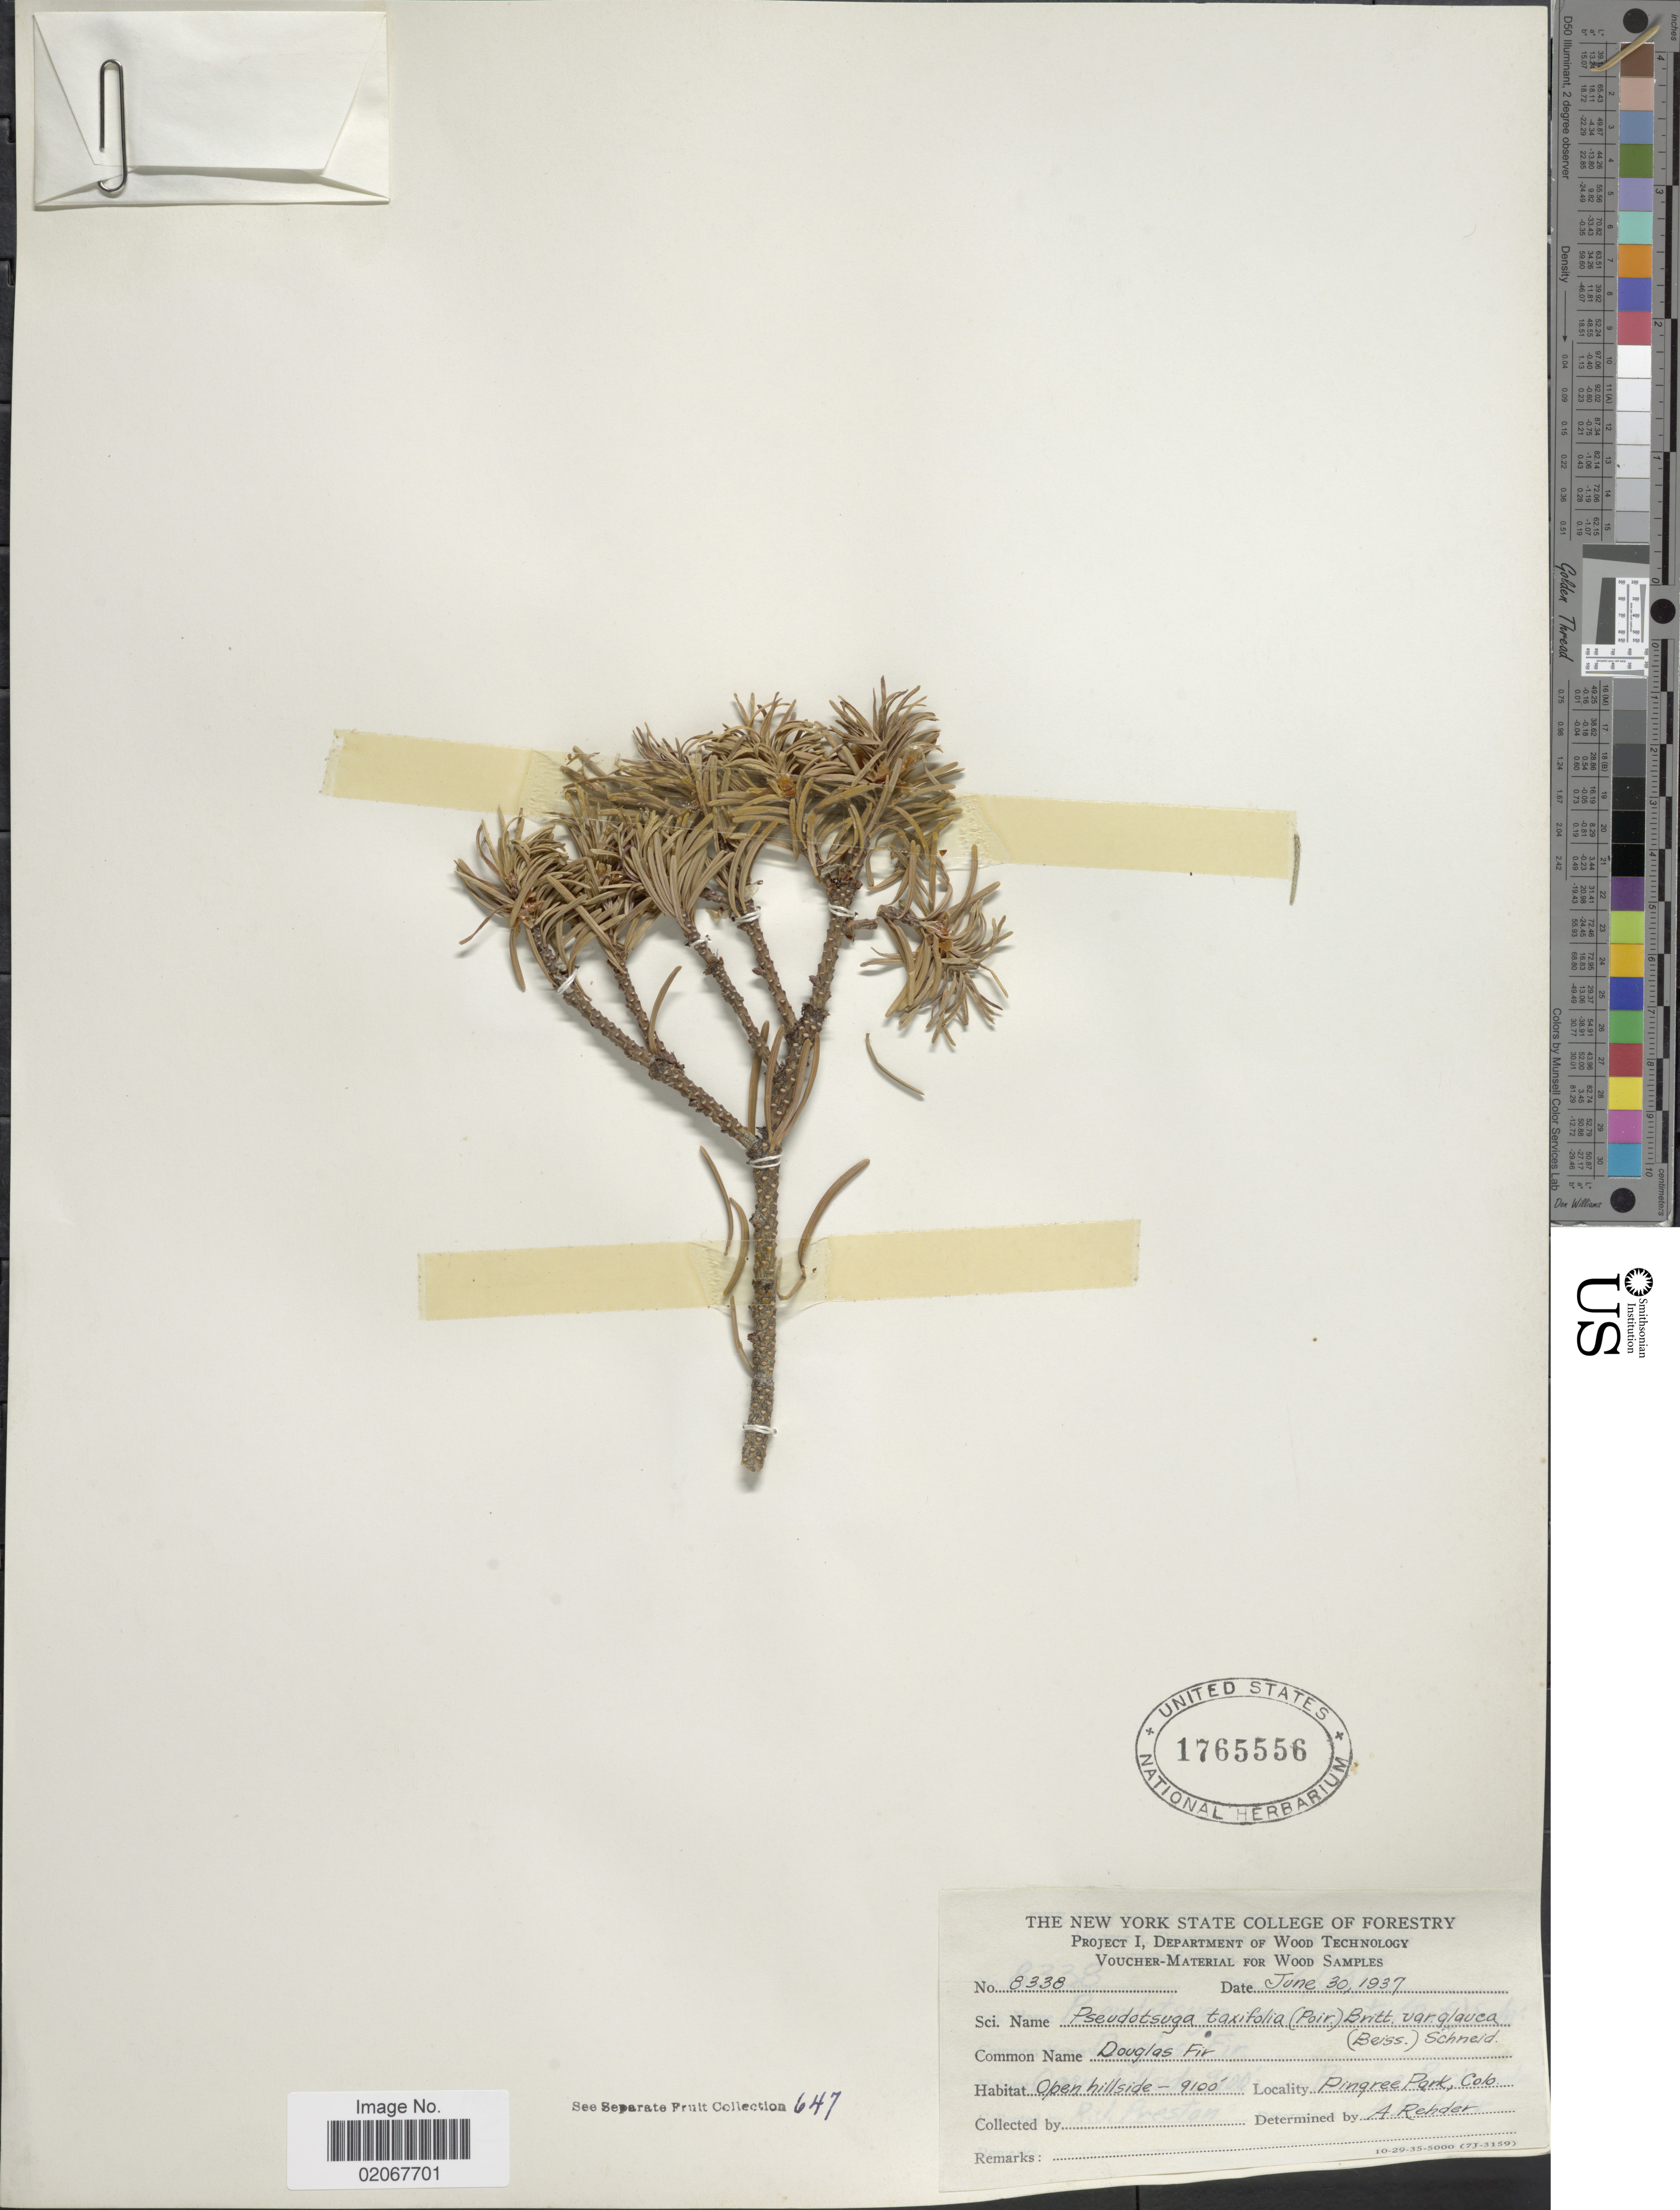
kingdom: Plantae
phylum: Tracheophyta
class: Pinopsida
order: Pinales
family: Pinaceae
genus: Pseudotsuga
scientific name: Pseudotsuga menziesii var. glauca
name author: (Beissn.) Franco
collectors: R. J. Preston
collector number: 8338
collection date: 1937-06-30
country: United States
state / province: Colorado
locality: Pingree Park, Colo.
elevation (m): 2774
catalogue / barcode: US 1765556